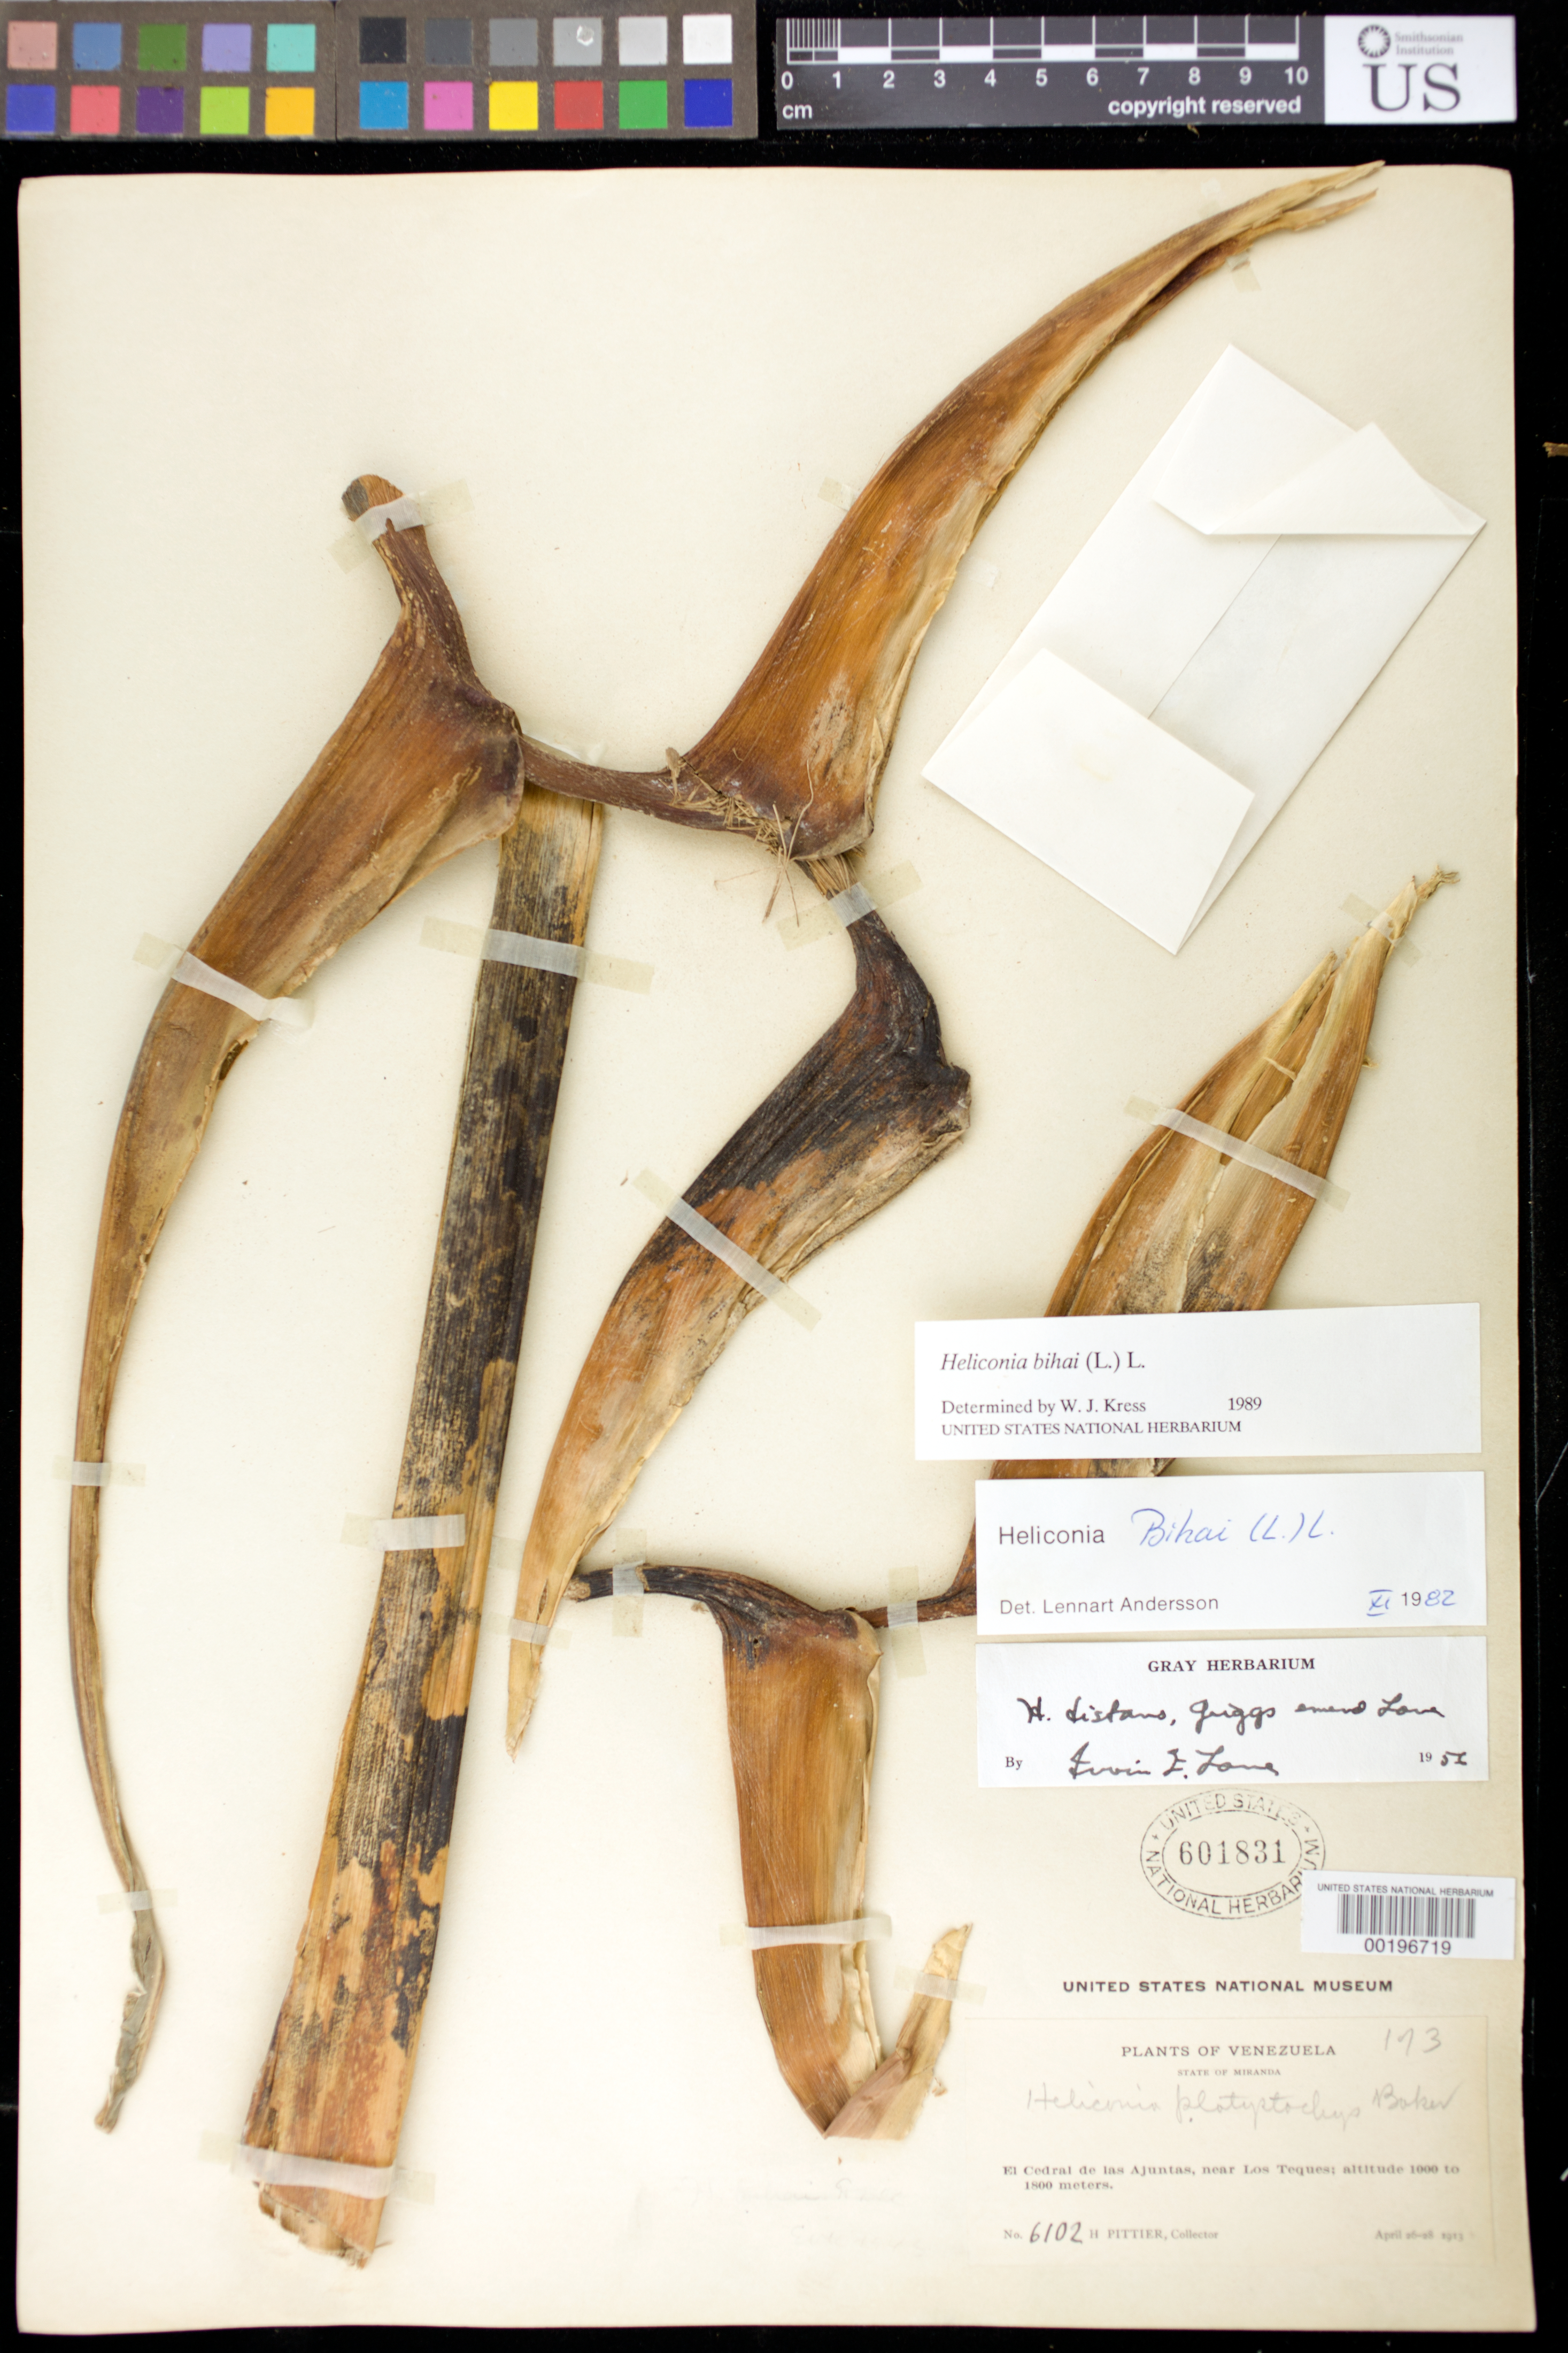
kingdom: Plantae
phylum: Tracheophyta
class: Liliopsida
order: Zingiberales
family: Heliconiaceae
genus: Heliconia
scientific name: Heliconia bihai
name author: (L.) L.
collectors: H. F. Pittier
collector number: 6102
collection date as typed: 26 Apr 1913 to 28 Apr 1913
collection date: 1913-04-26/1913-04-28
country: Venezuela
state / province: Miranda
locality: El cedral de las ajuntas, near los teques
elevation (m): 1000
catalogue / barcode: US 601831